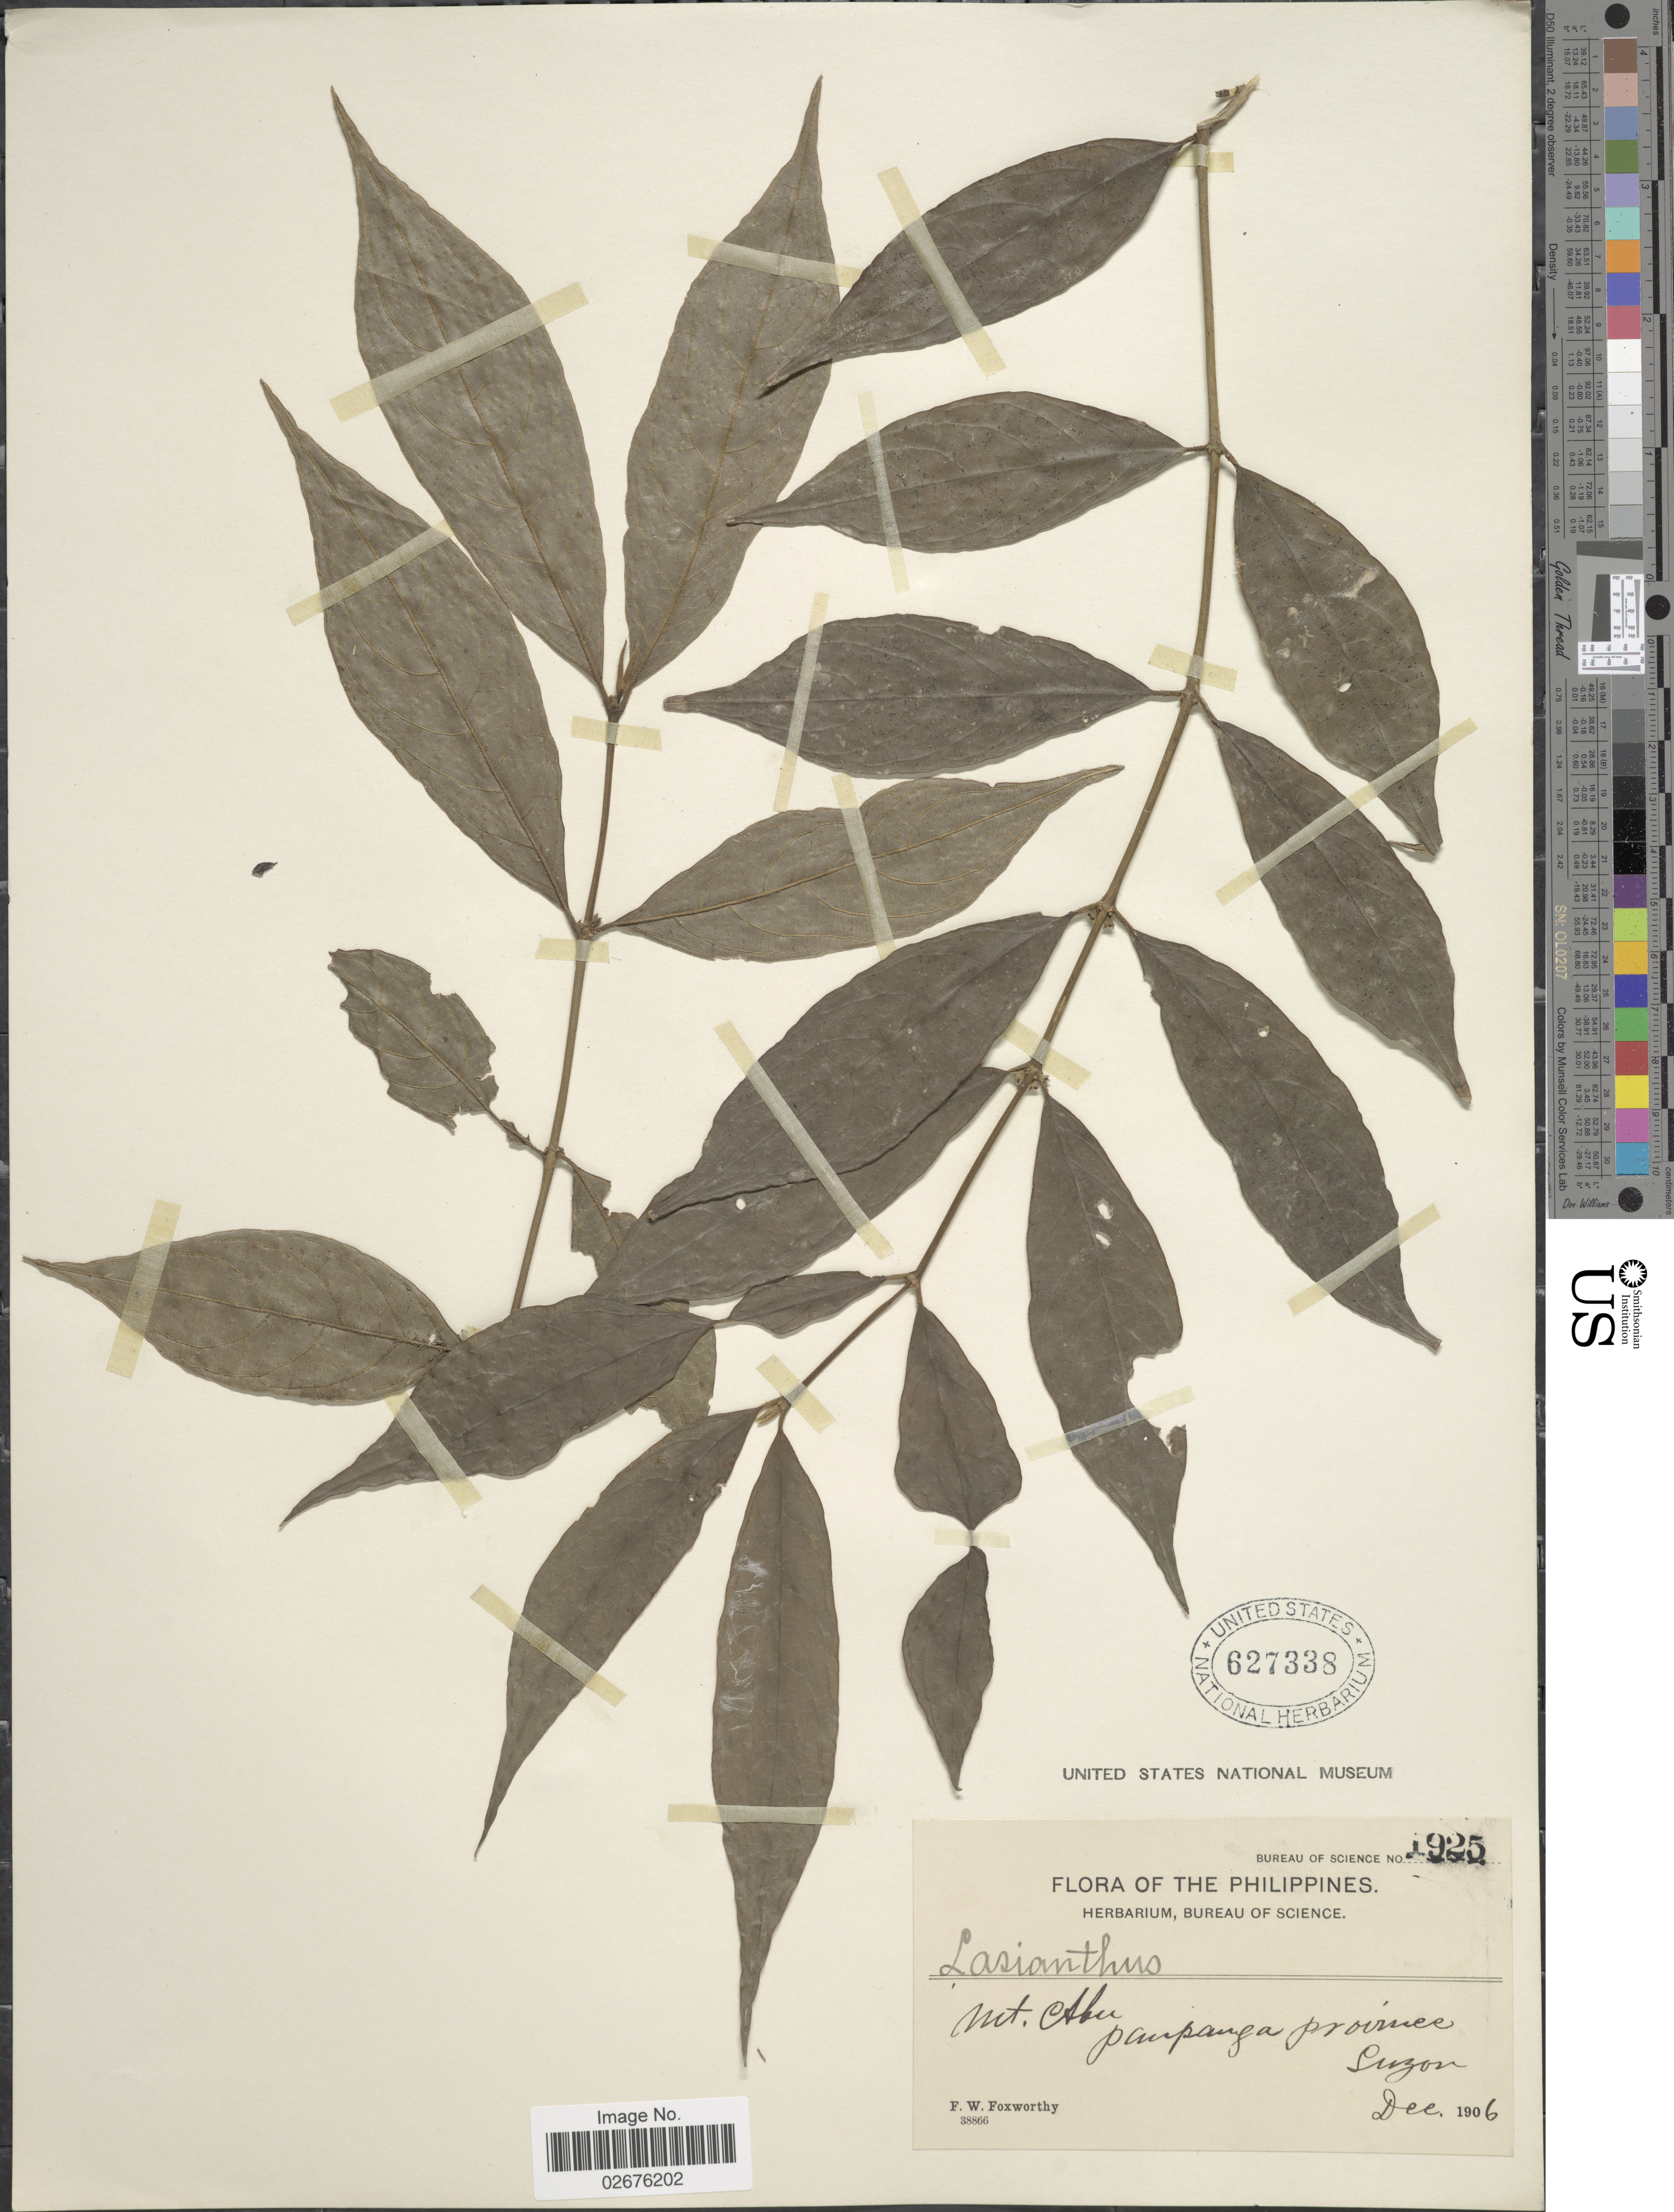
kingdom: Plantae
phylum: Tracheophyta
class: Magnoliopsida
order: Gentianales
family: Rubiaceae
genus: Lasianthus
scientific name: Lasianthus sp.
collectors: F. W. Foxworthy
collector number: Bureau of Science 1925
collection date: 1906-12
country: Philippines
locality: Mt. Abu, Panpanga Province, Luzon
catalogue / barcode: US 627338